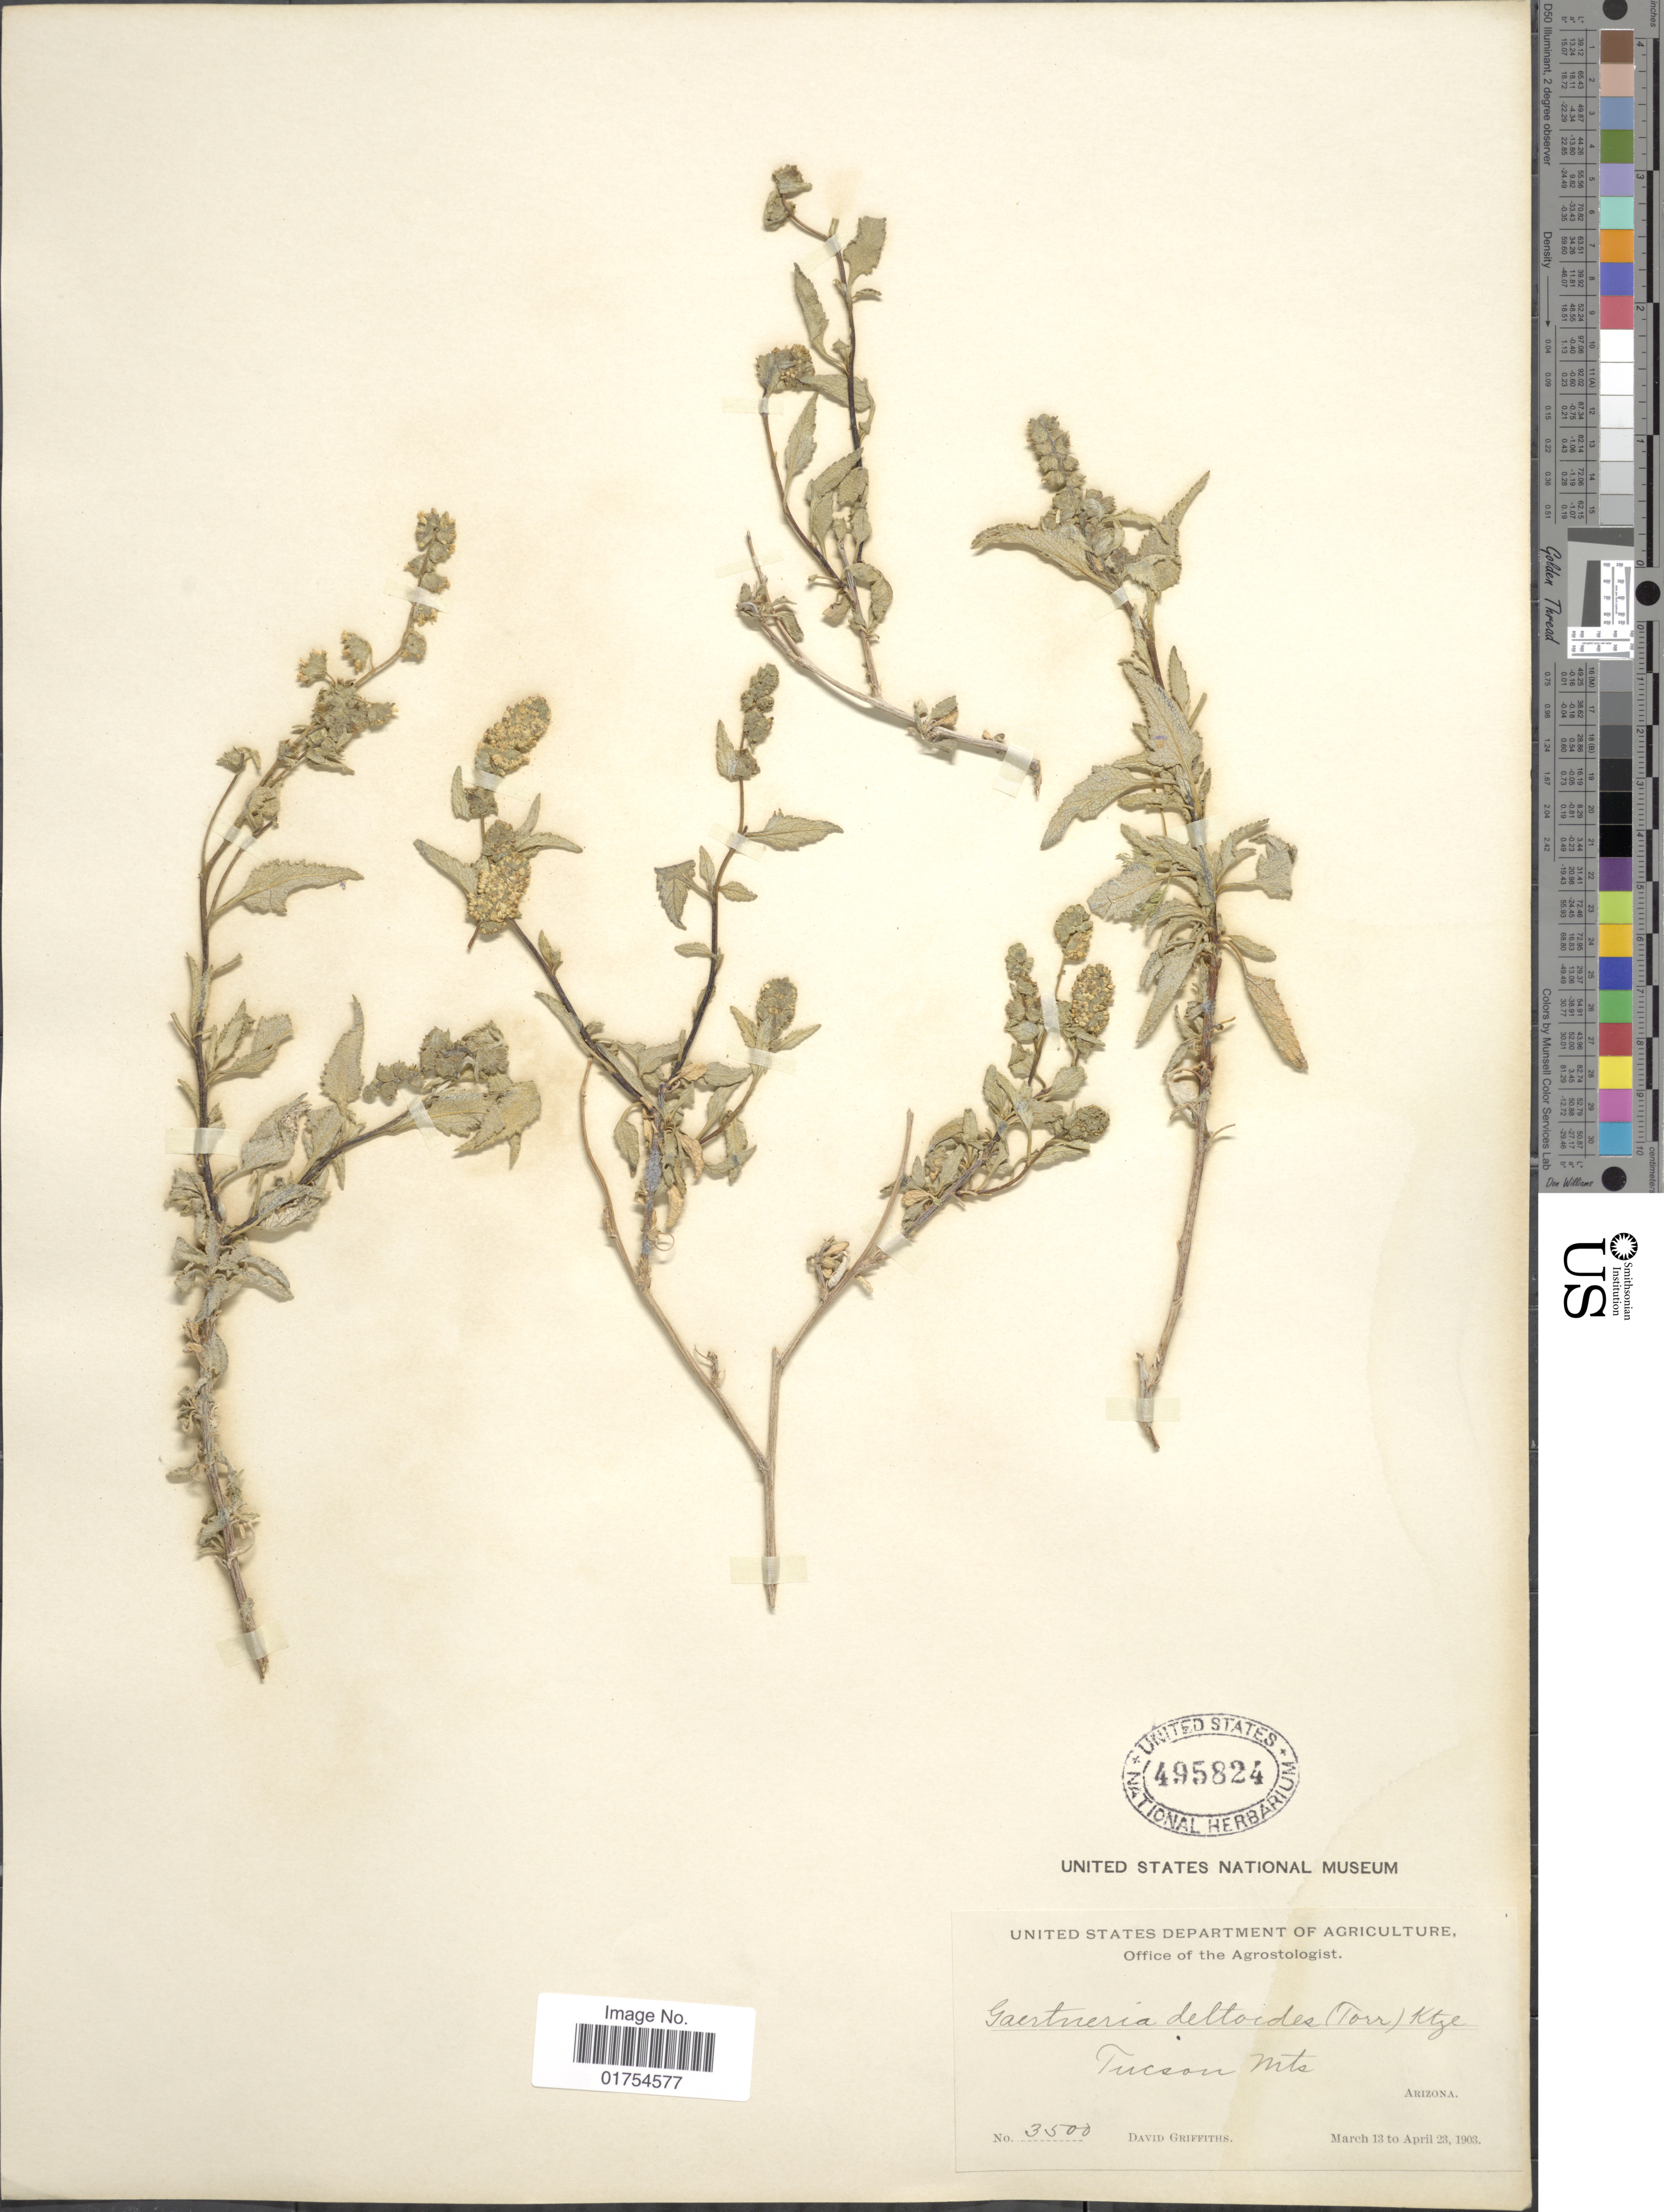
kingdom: Plantae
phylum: Tracheophyta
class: Magnoliopsida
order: Asterales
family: Asteraceae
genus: Franseria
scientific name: Franseria deltoidea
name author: Torr.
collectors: D. Griffiths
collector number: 3500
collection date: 1903-03-13/1903-04-23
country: United States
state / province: Arizona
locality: Tucson Mts.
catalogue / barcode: US 495824